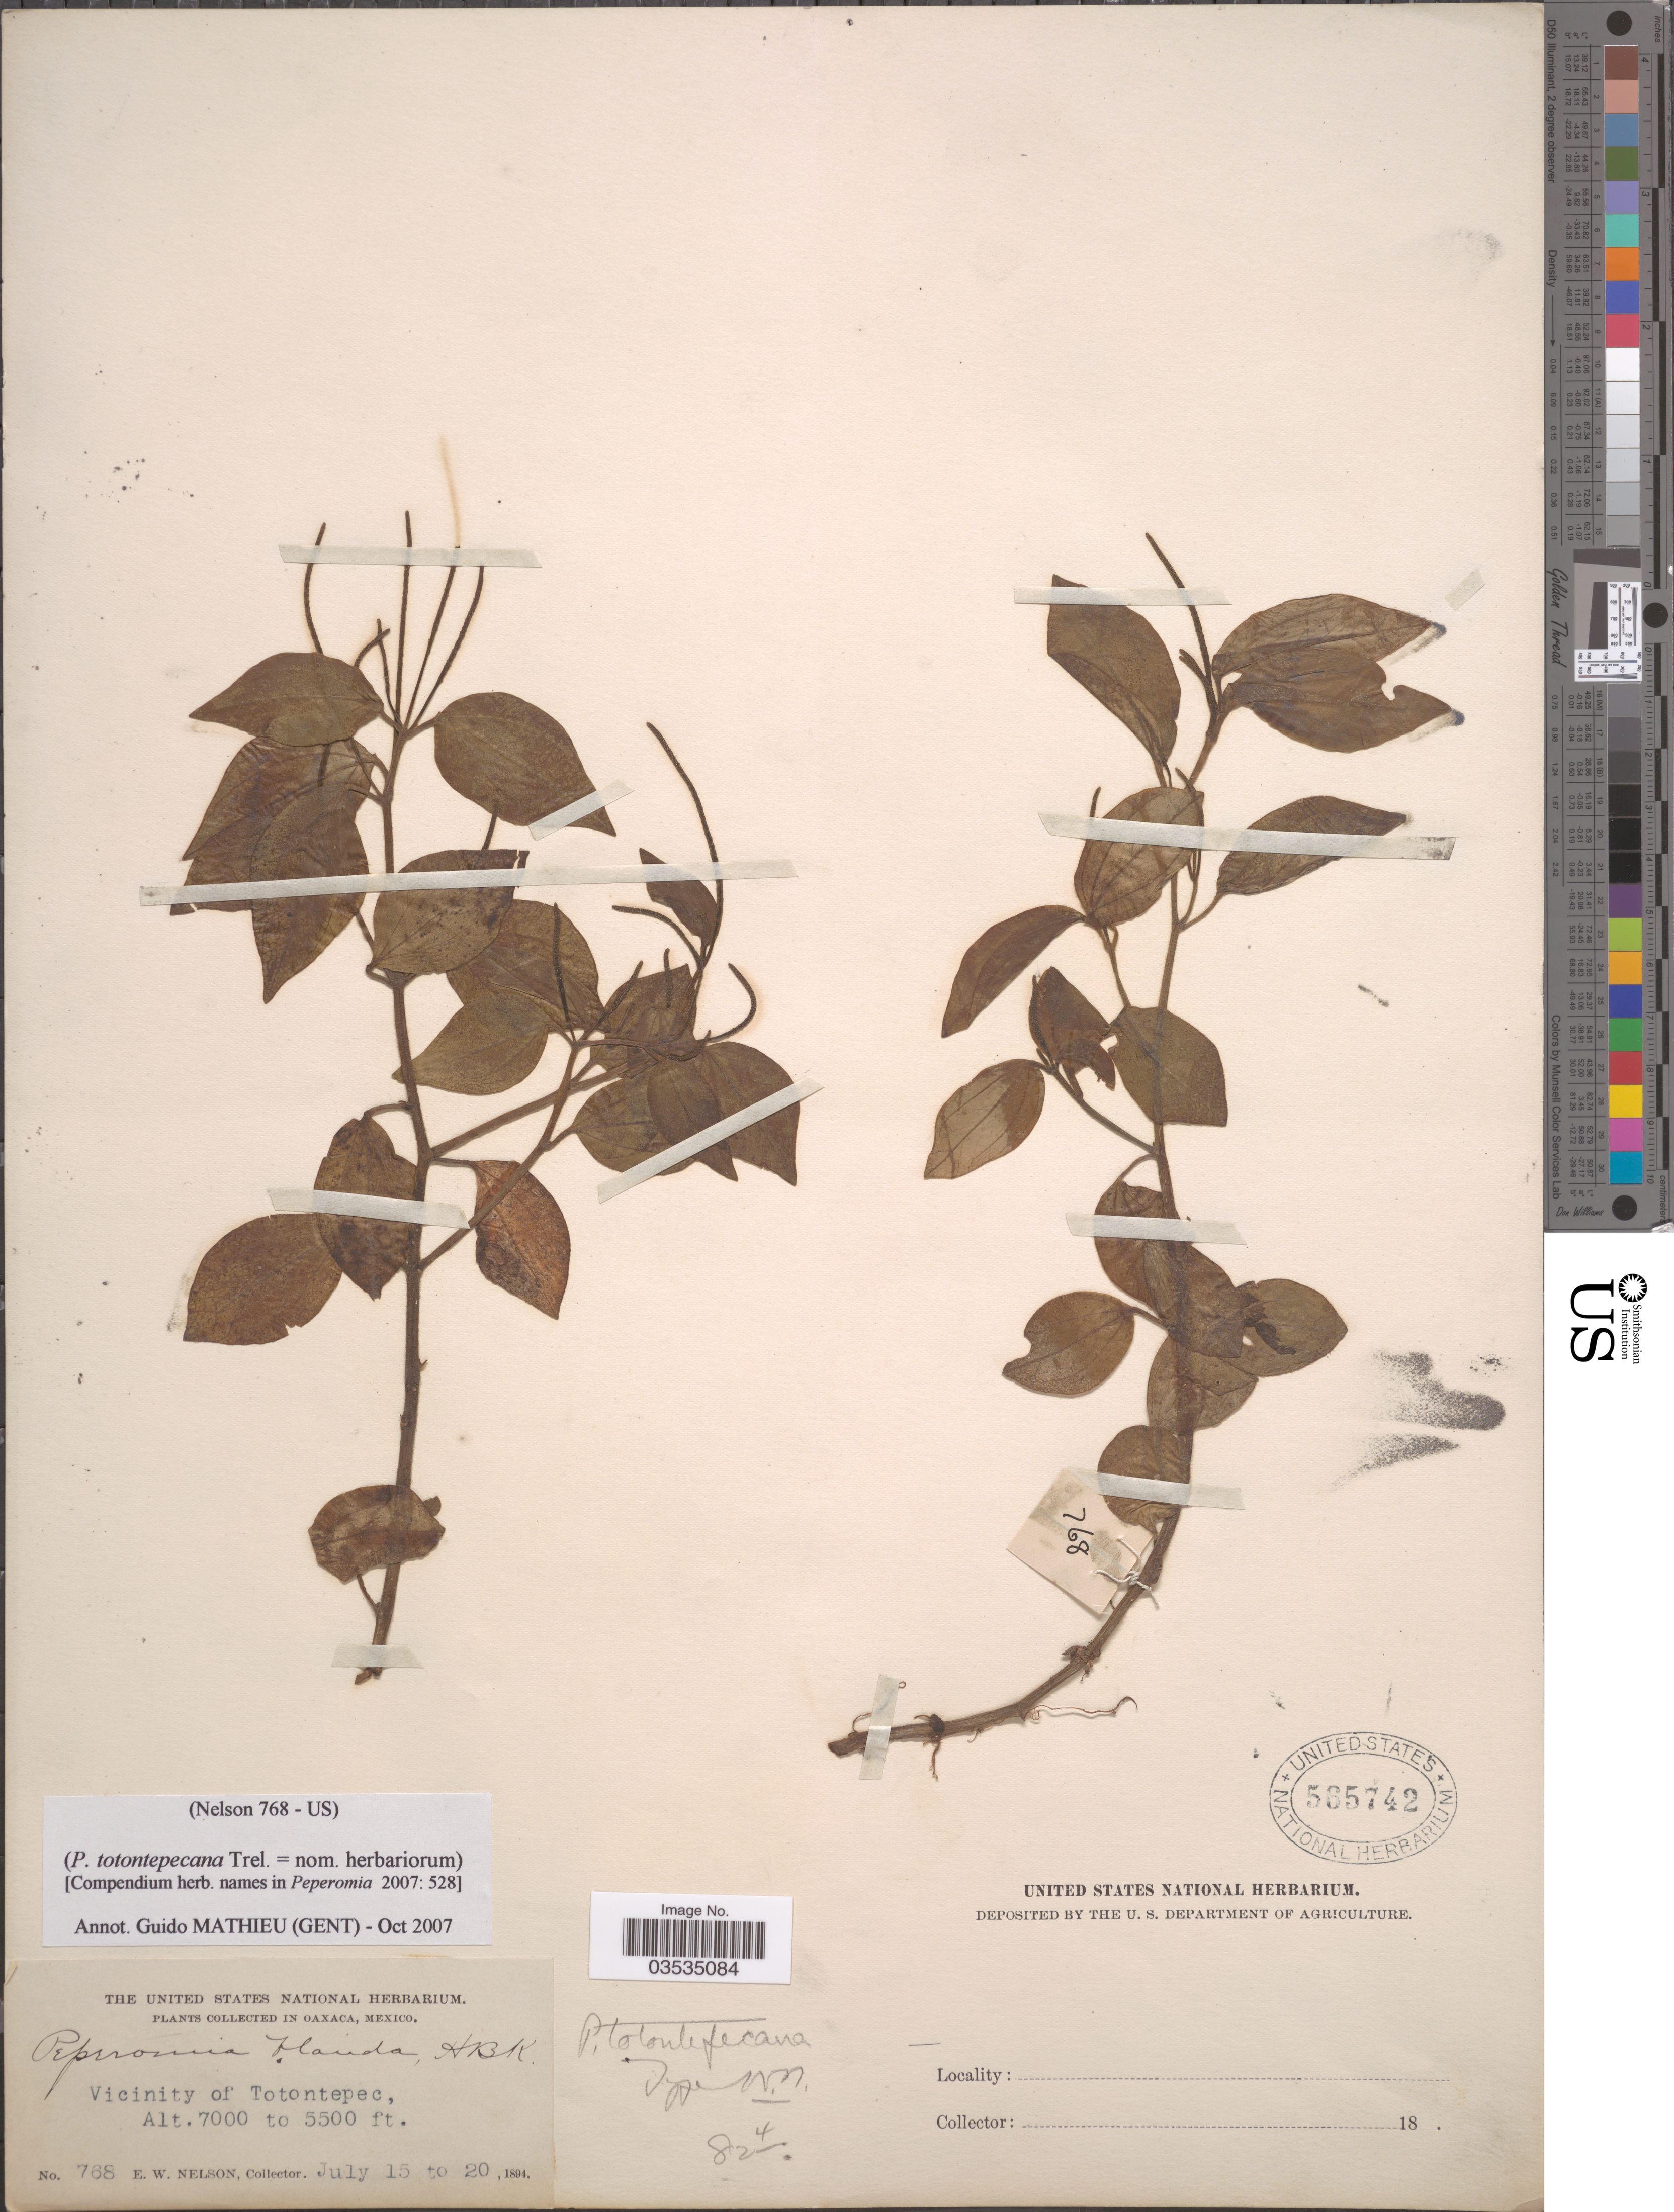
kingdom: Plantae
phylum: Tracheophyta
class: Magnoliopsida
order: Piperales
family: Piperaceae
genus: Peperomia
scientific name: Peperomia blanda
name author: (Jacq.) Kunth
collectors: E. W. Nelson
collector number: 768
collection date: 1894-07-15/1894-07-20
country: Mexico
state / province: Oaxaca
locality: Vicinity of Totontepec.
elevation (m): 1676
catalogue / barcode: US 565742